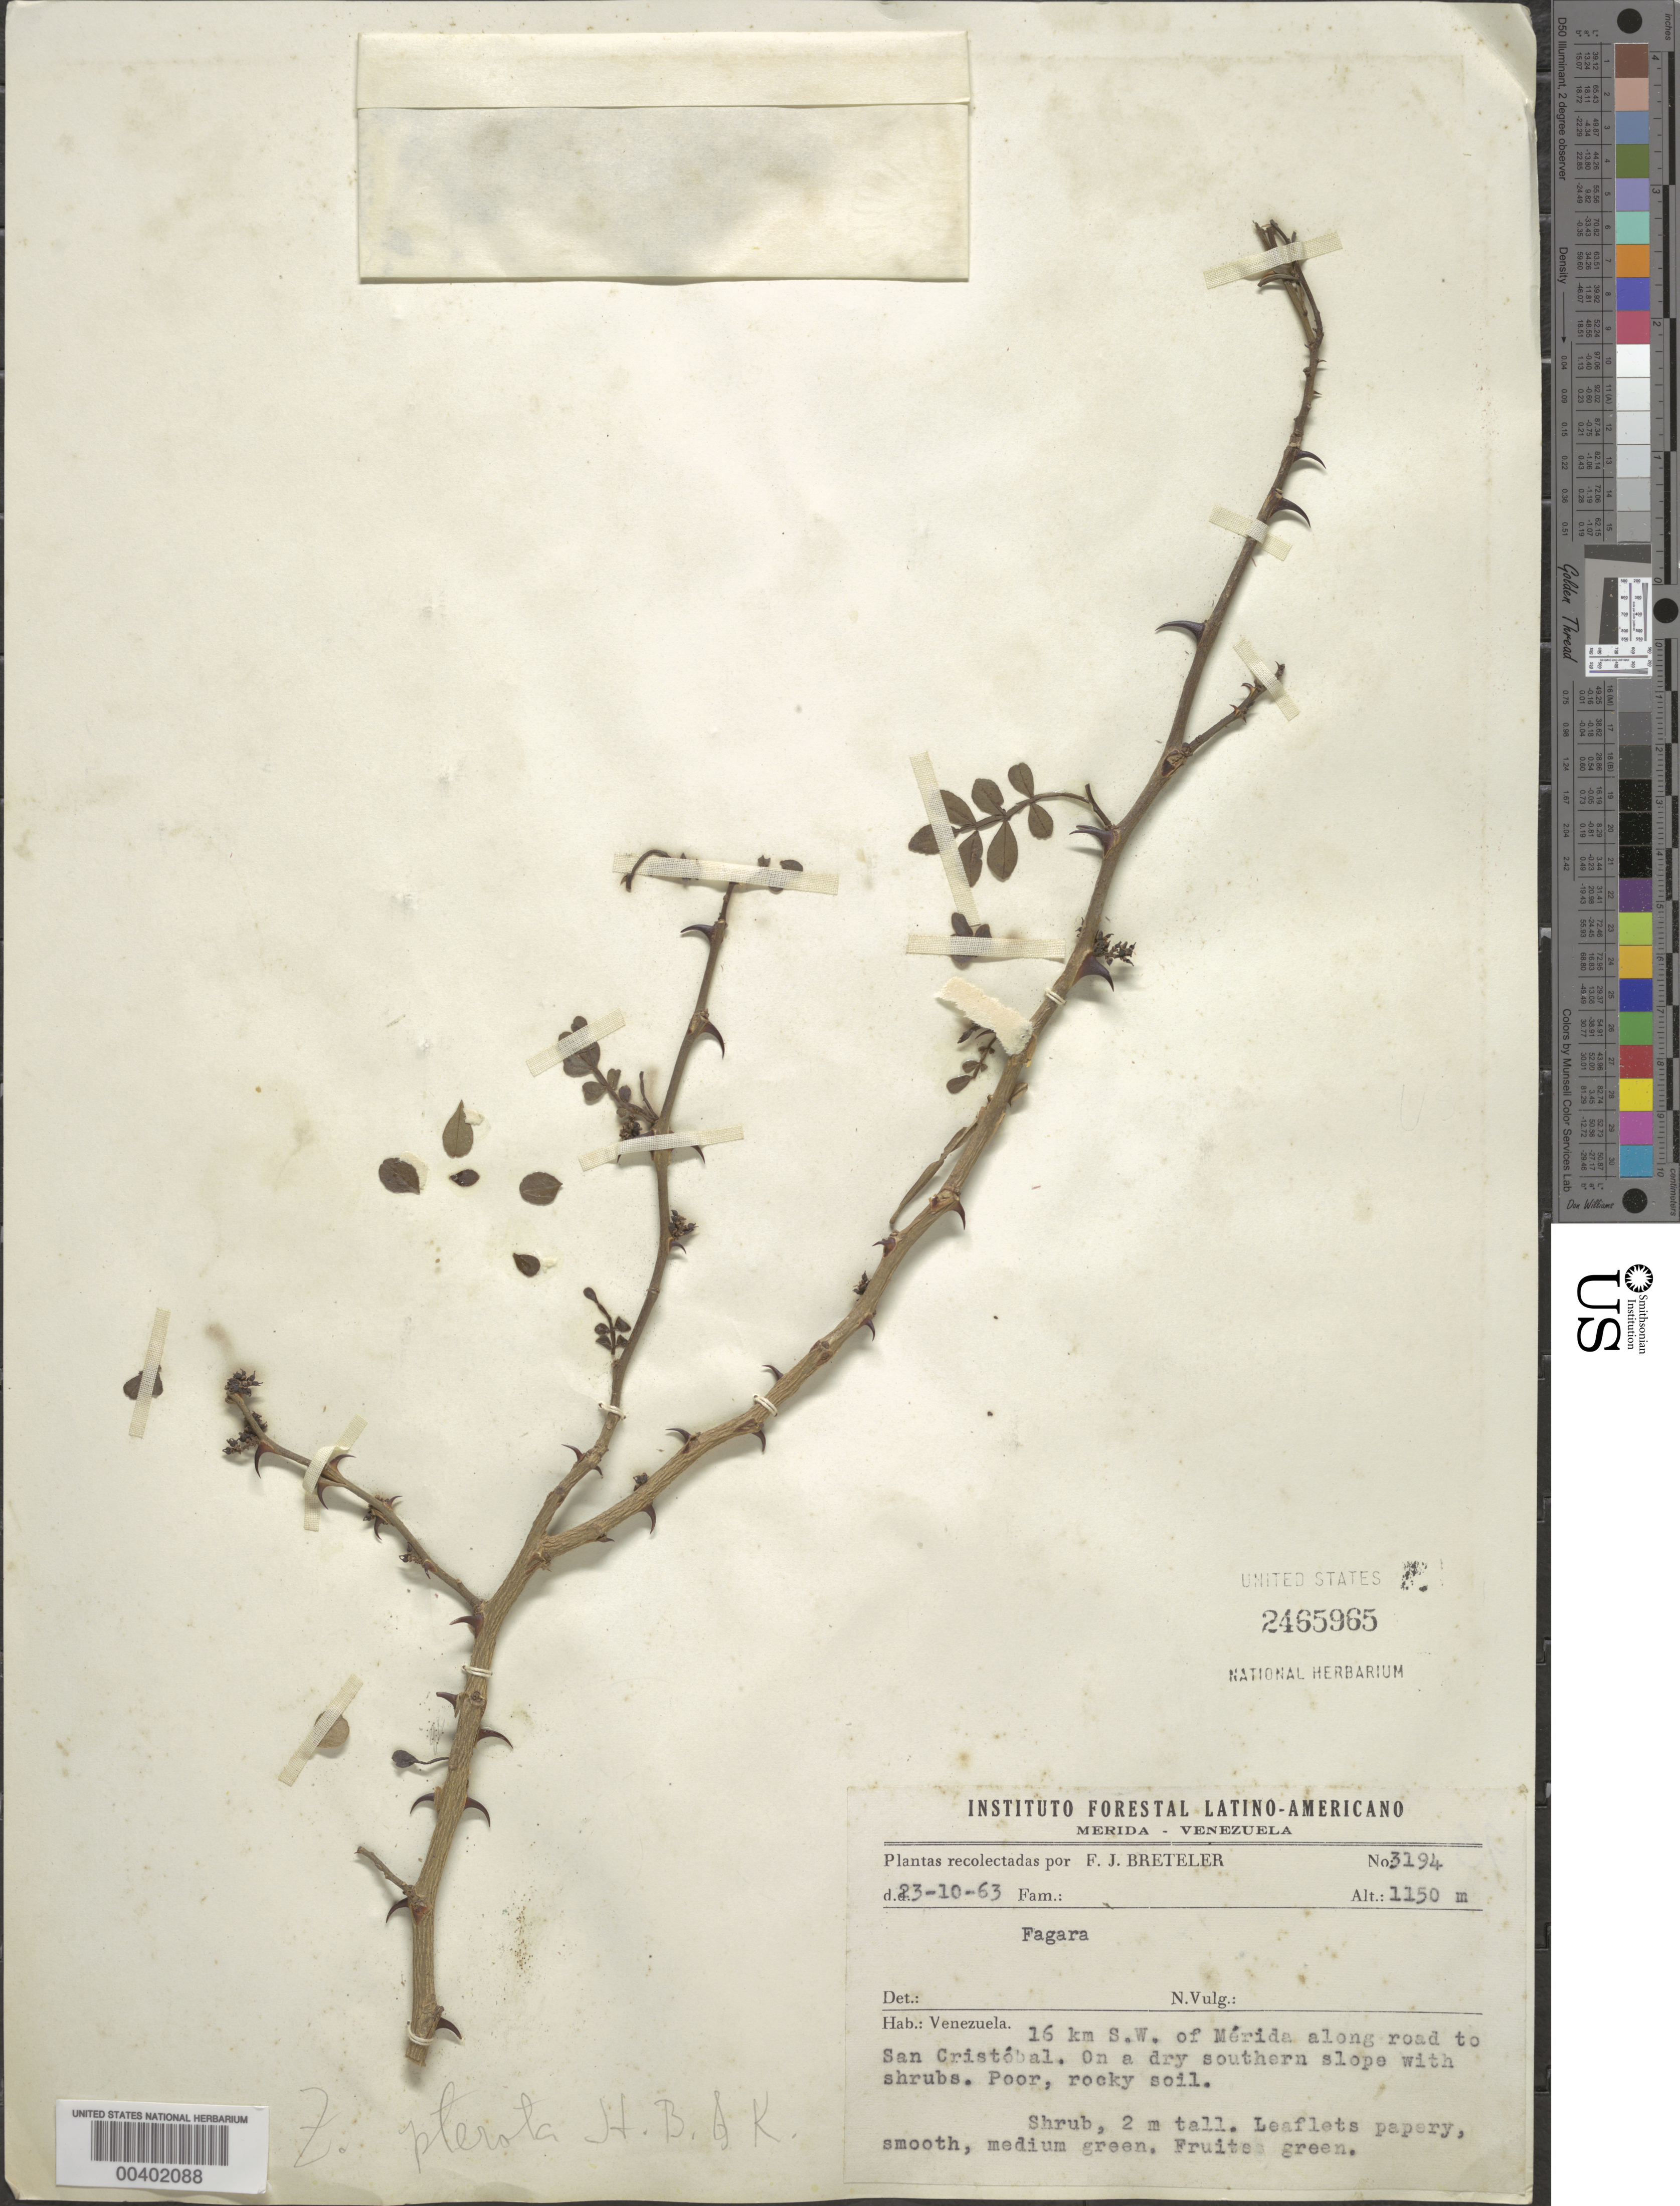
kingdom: Plantae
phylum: Tracheophyta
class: Magnoliopsida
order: Sapindales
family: Rutaceae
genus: Zanthoxylum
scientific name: Zanthoxylum fagara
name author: (L.) Sarg.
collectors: F. J. Breteler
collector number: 3194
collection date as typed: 23 Oct 1963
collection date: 1963-10-23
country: Venezuela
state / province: Mérida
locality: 16 km. S.W. of Mérida along road to San Cristóbal.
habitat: On a dry southern slope with shrubs.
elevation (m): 1150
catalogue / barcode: US 2465965